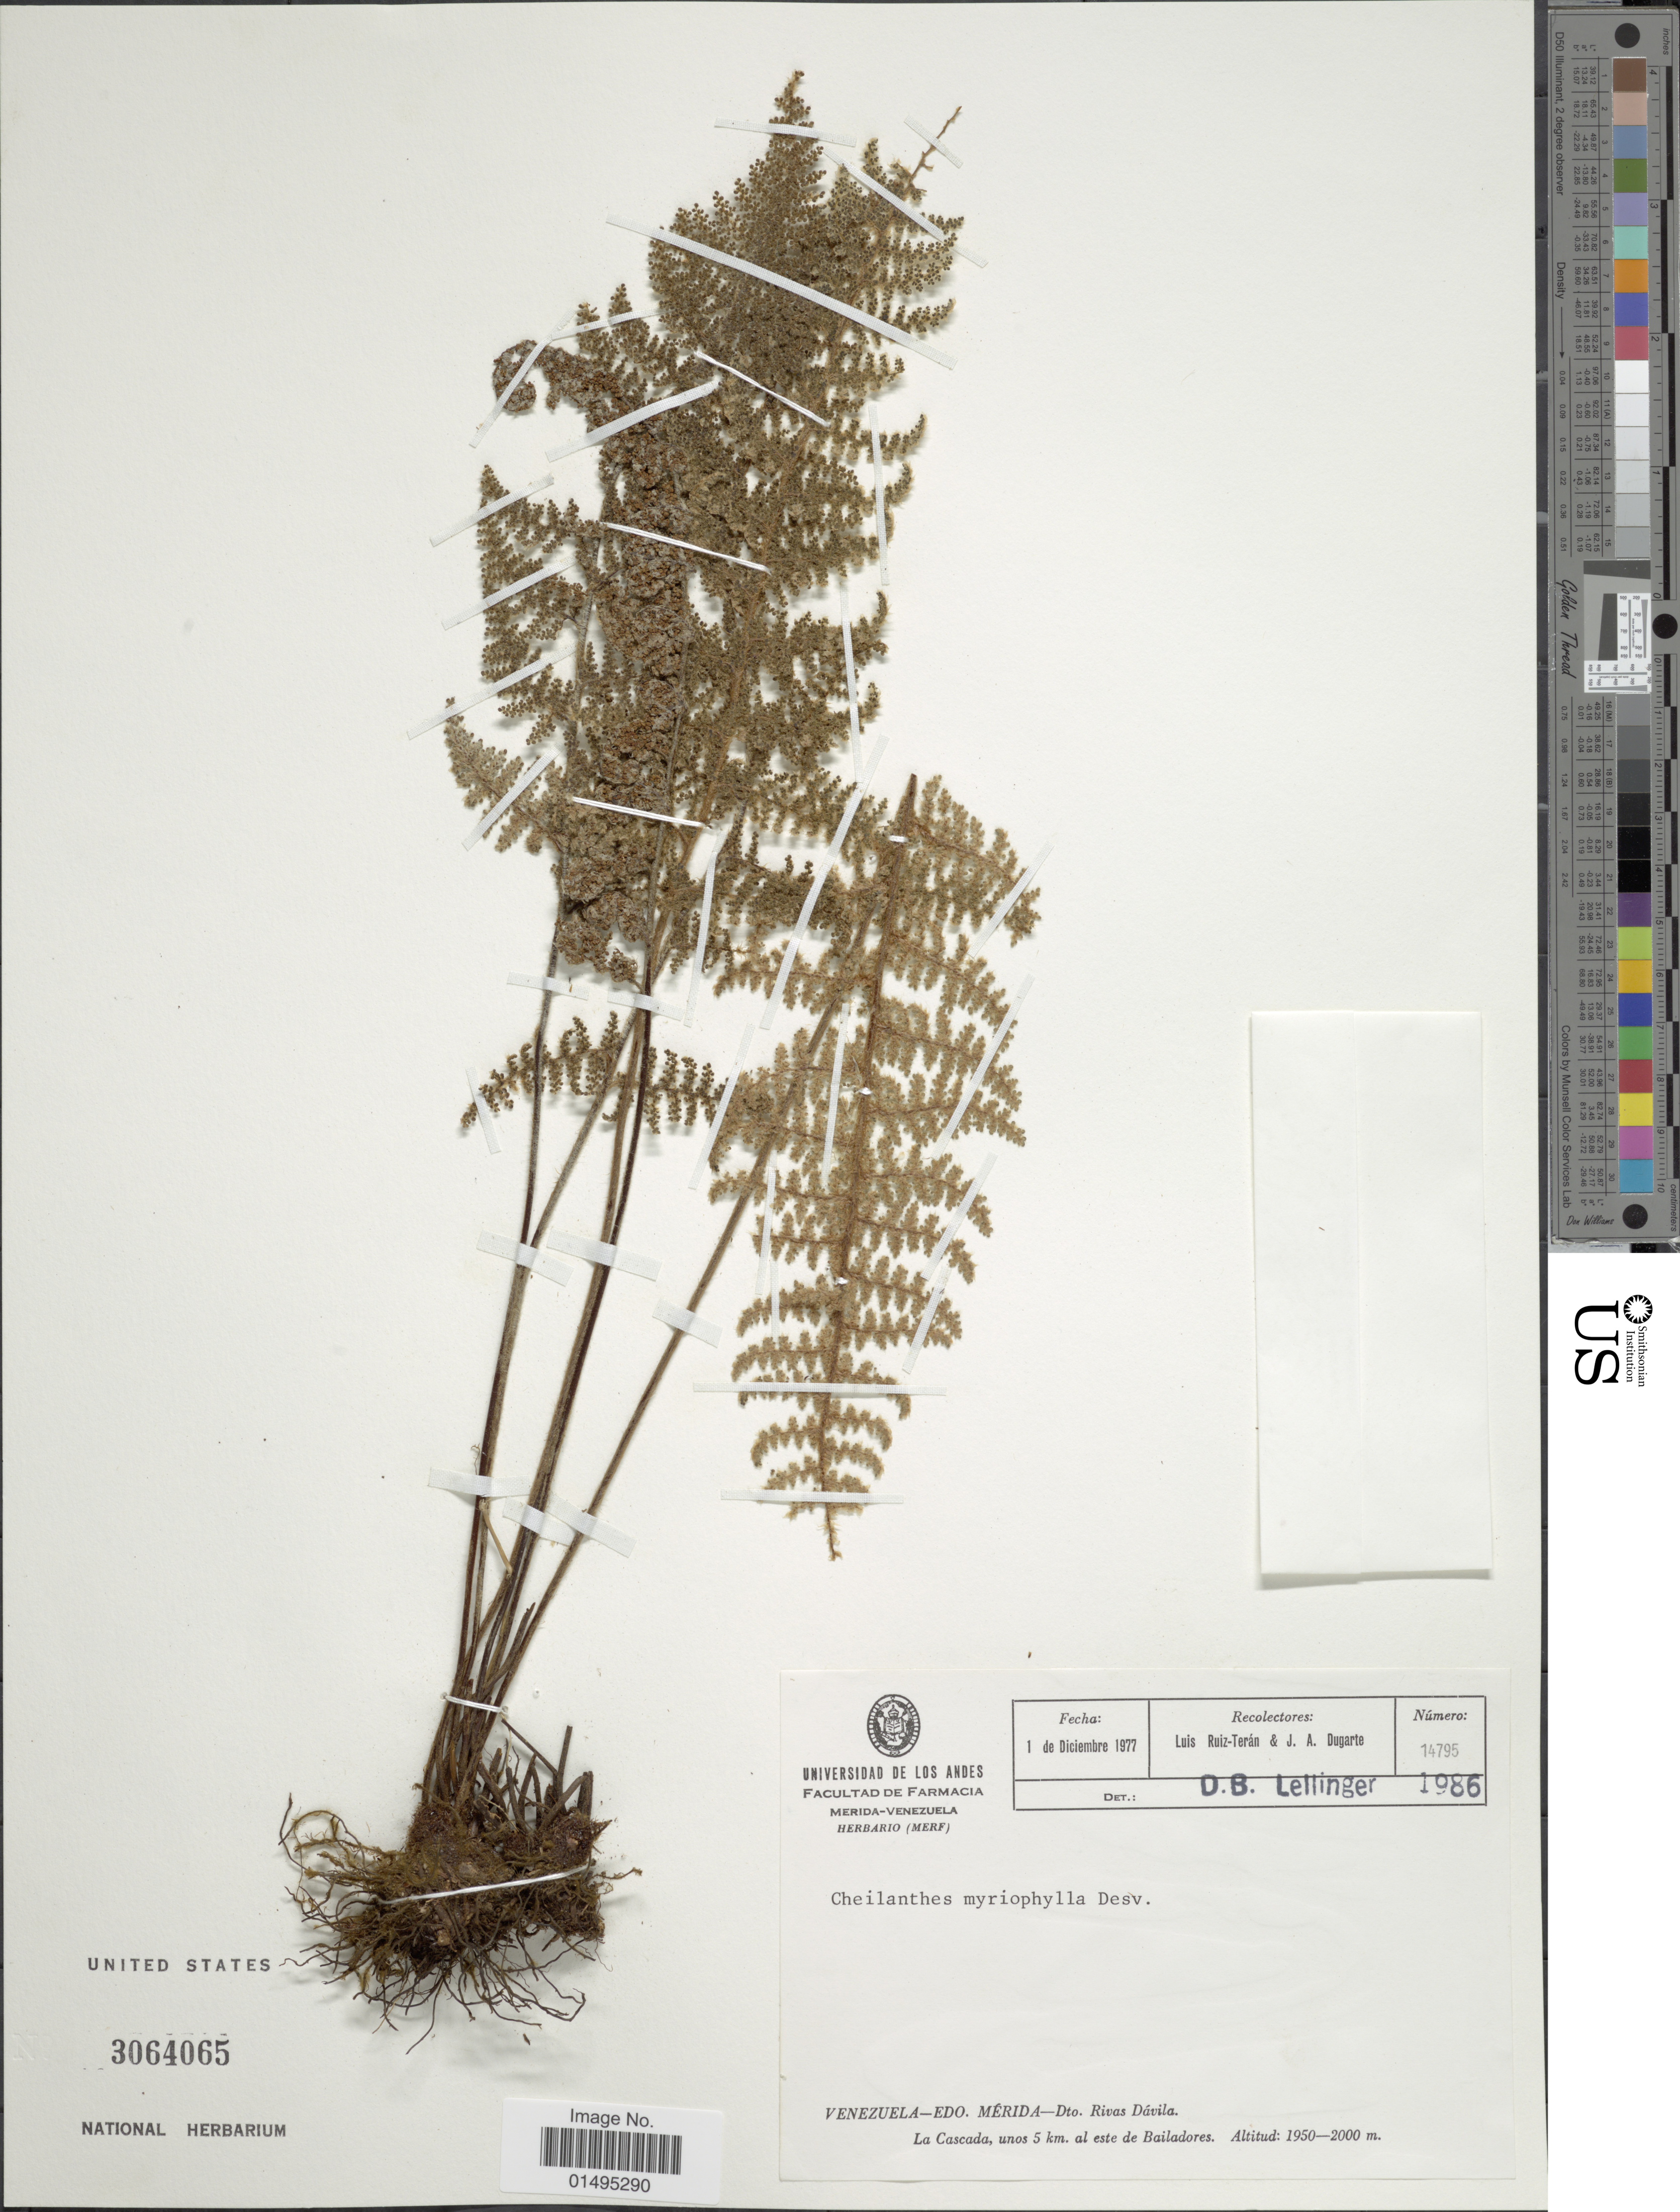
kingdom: Plantae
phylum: Tracheophyta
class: Polypodiopsida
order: Polypodiales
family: Pteridaceae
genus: Myriopteris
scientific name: Myriopteris myriophylla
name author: (Desv.) J. Sm.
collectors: L. E. Ruíz-Terán & J. Dugarte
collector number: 14795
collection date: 1977-12-01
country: Venezuela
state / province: Mérida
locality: Venezuela - Edo. Merida - Dto. Rivas Davila. La Cascada, unos 5 km. al este de Bailadores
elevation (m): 1950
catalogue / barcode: US 3064065